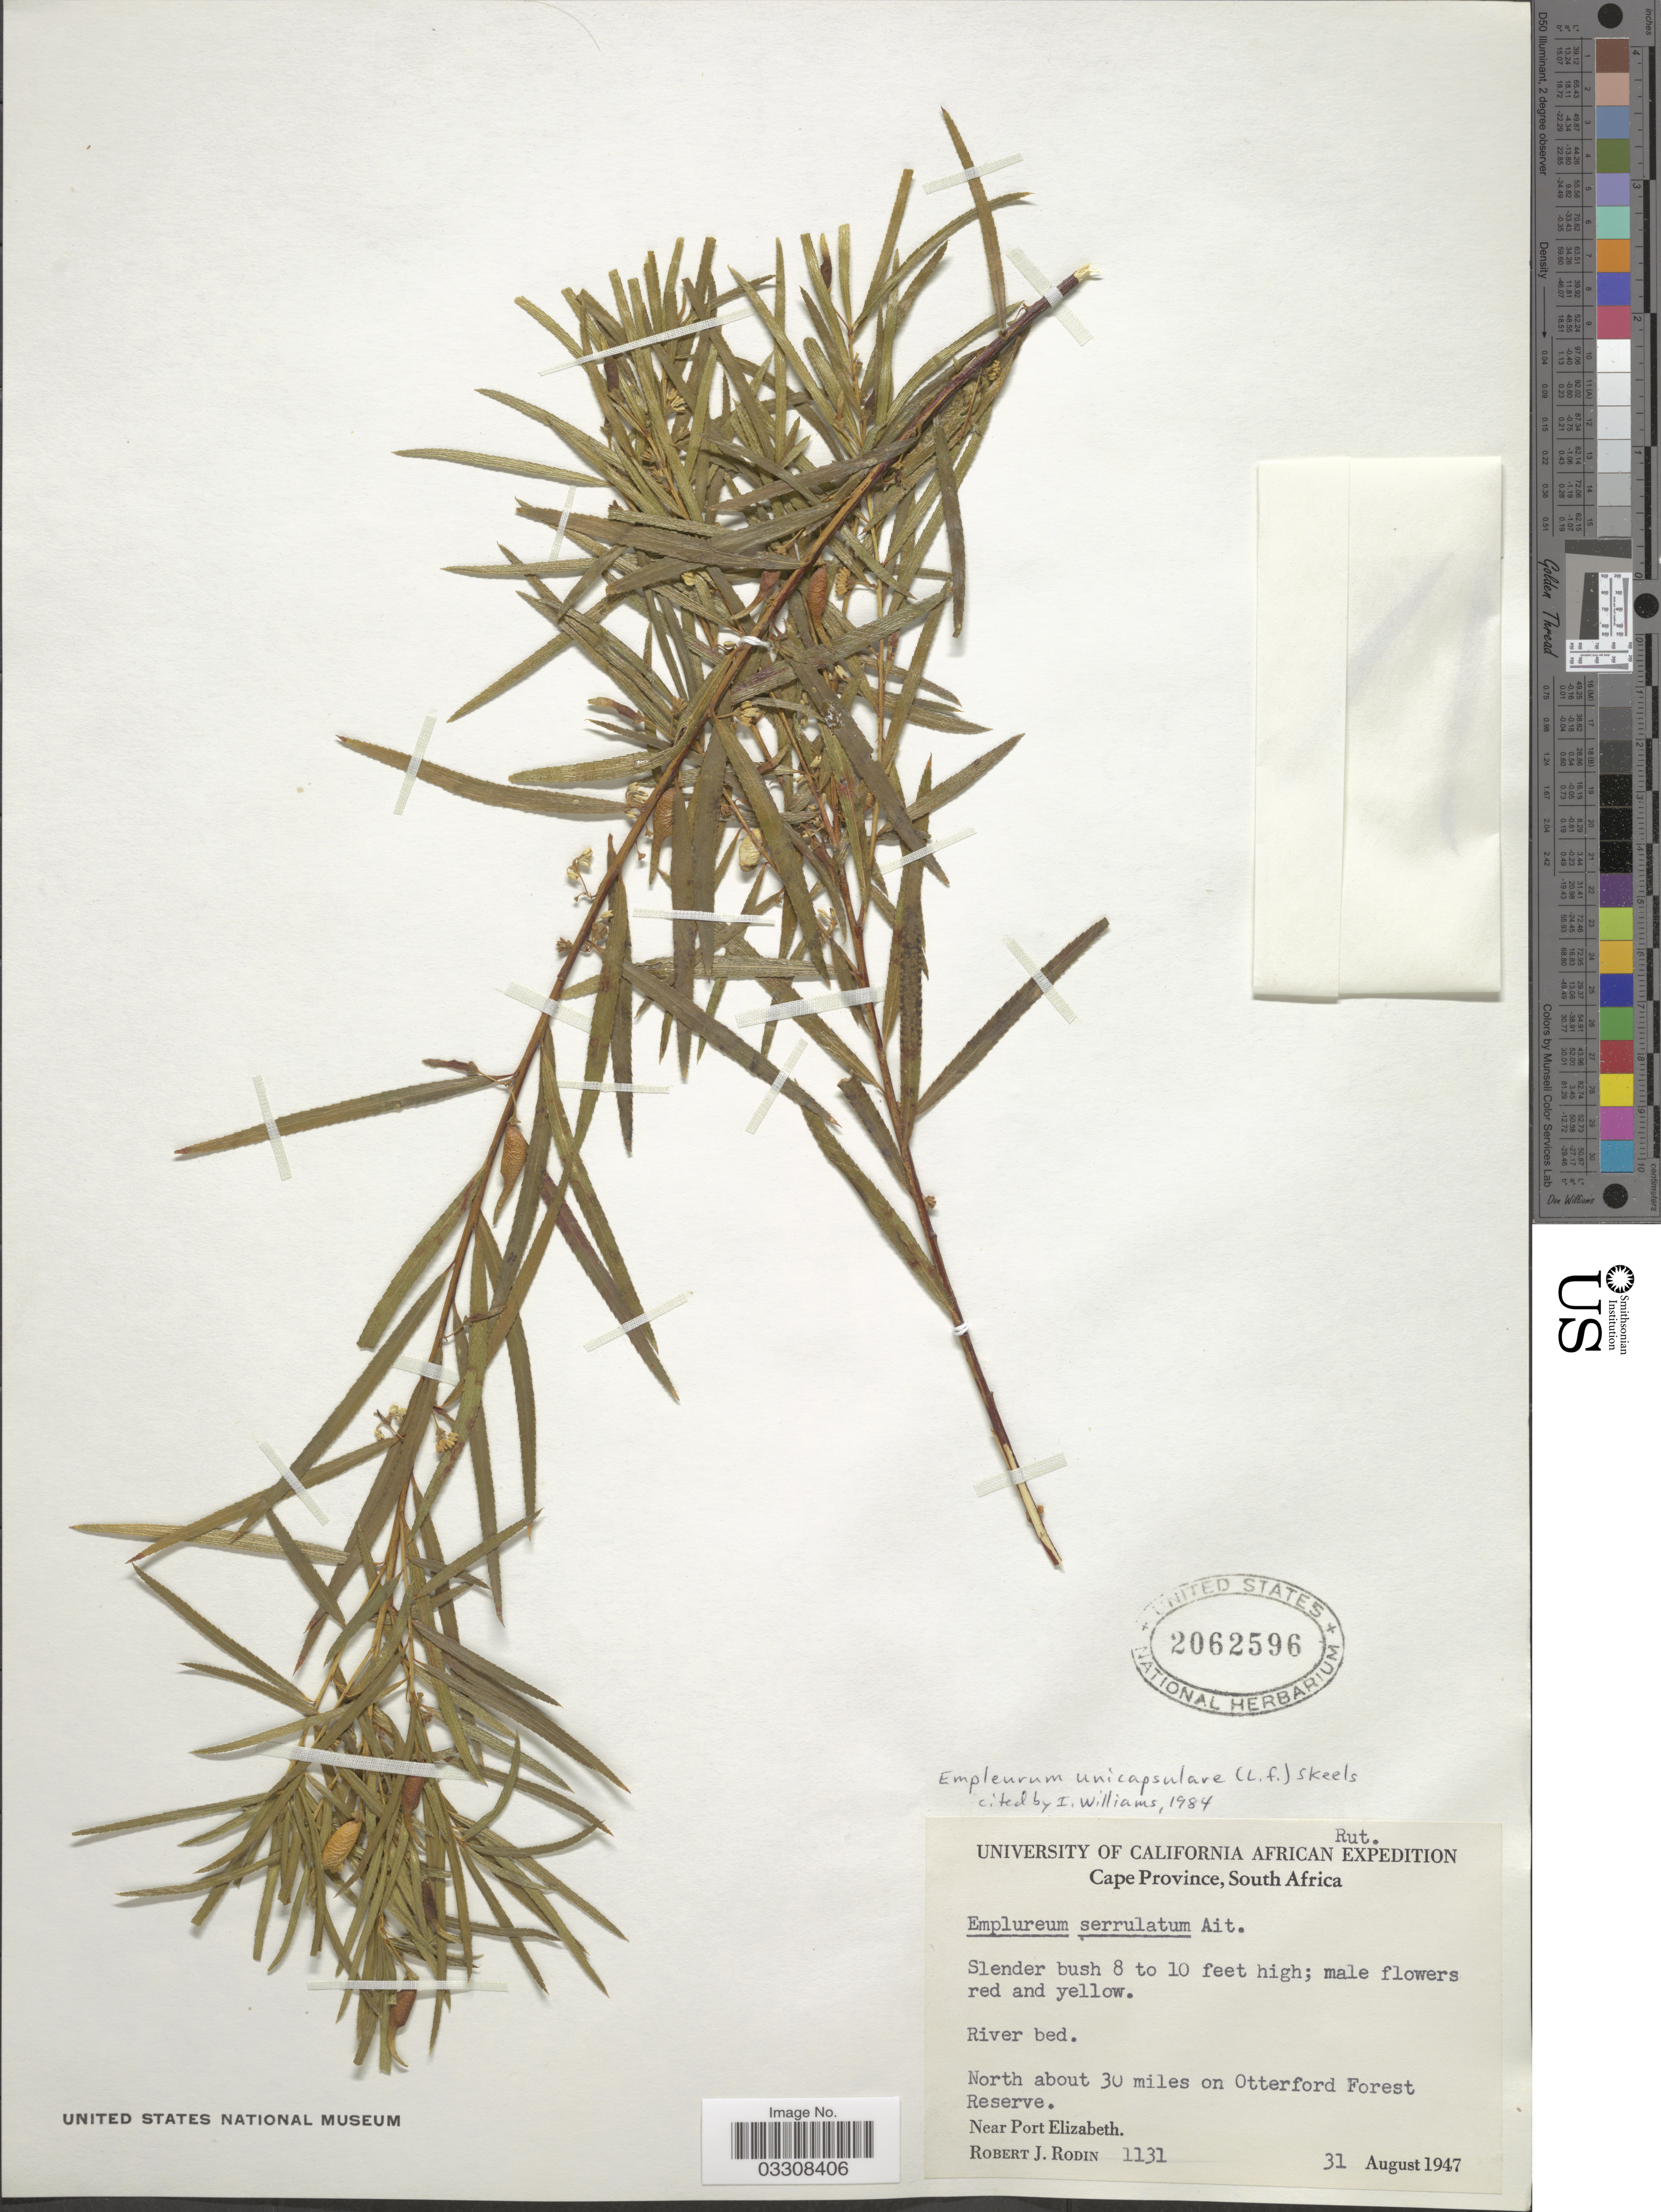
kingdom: Plantae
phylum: Tracheophyta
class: Magnoliopsida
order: Sapindales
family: Rutaceae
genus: Empleurum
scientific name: Empleurum unicapsulare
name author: (L. f.) Skeels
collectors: R. J. Rodin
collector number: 1131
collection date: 1947-08-31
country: South Africa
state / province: Eastern Cape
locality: North about 30 miles on Otterford Forest Reserve. Near Port Elizabeth.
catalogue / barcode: US 2062596